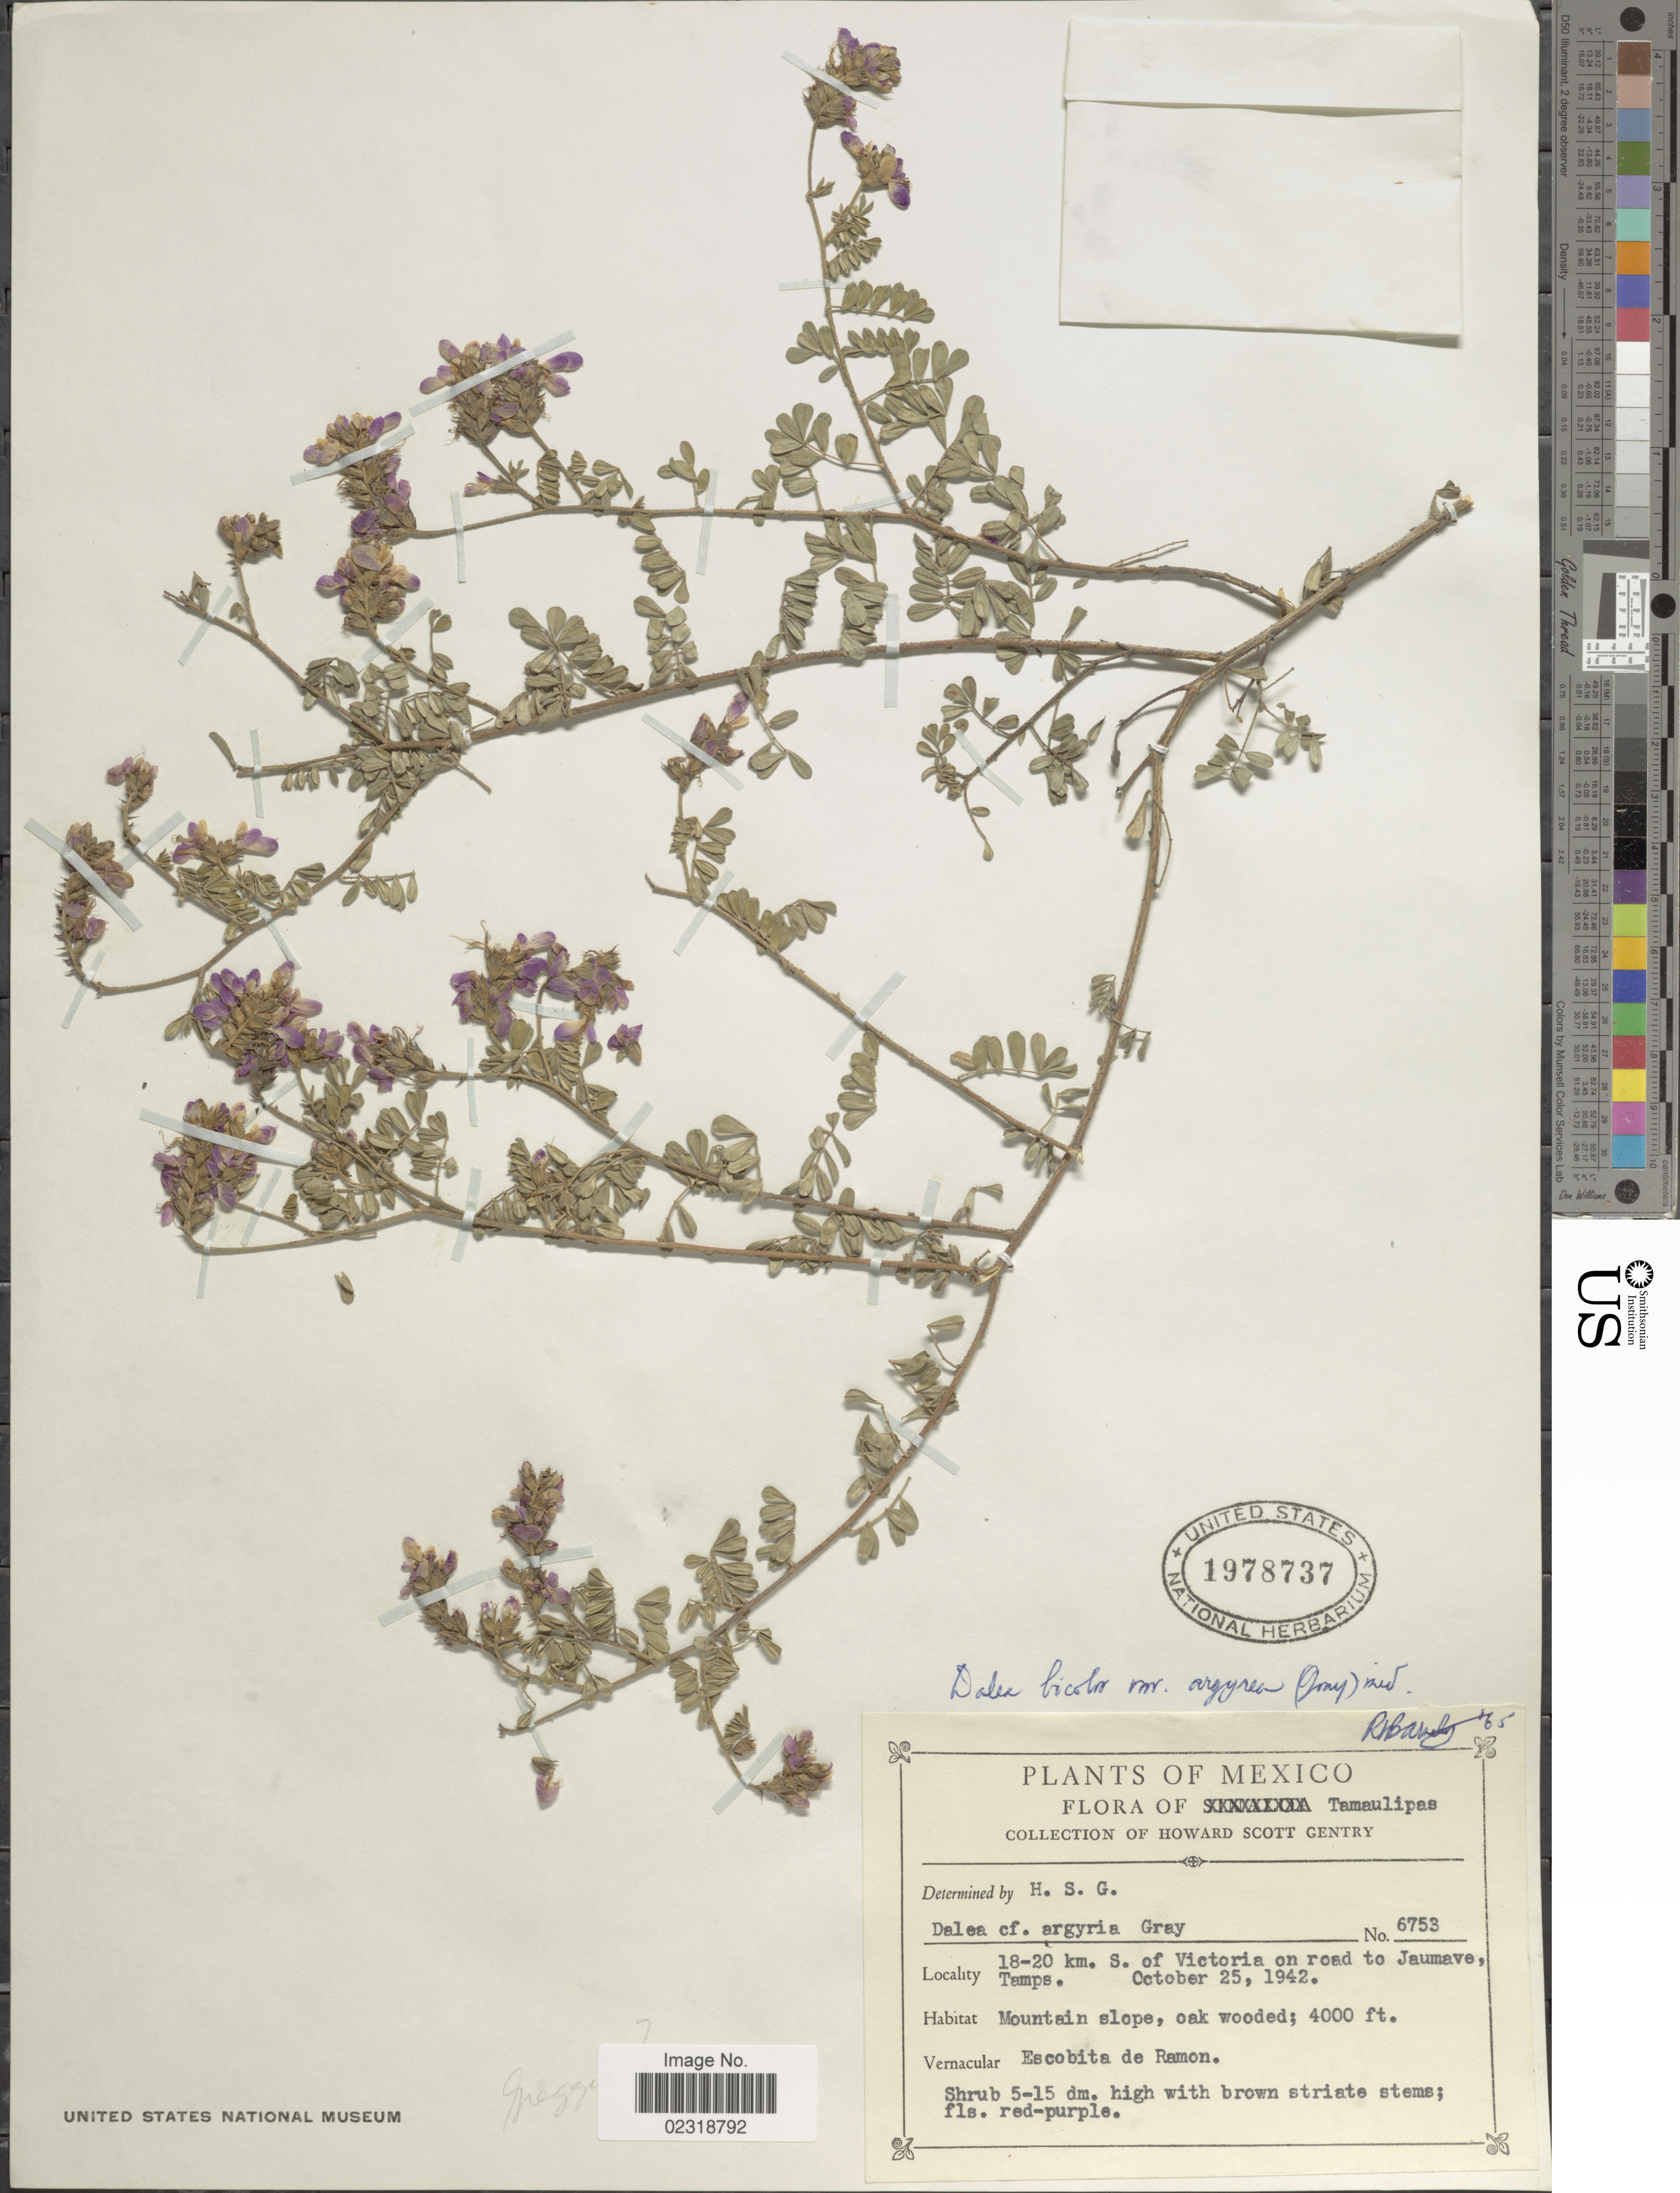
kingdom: Plantae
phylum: Tracheophyta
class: Magnoliopsida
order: Fabales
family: Fabaceae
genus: Dalea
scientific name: Dalea bicolor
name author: Humb. & Bonpl. ex Willd.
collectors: H. S. Gentry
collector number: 6753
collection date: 1942-10-25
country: Mexico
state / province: Tamaulipas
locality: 18-20 km. S. of Victoria on road to Jaumave Tamps, Mountain slope.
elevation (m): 1219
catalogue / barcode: US 1978737